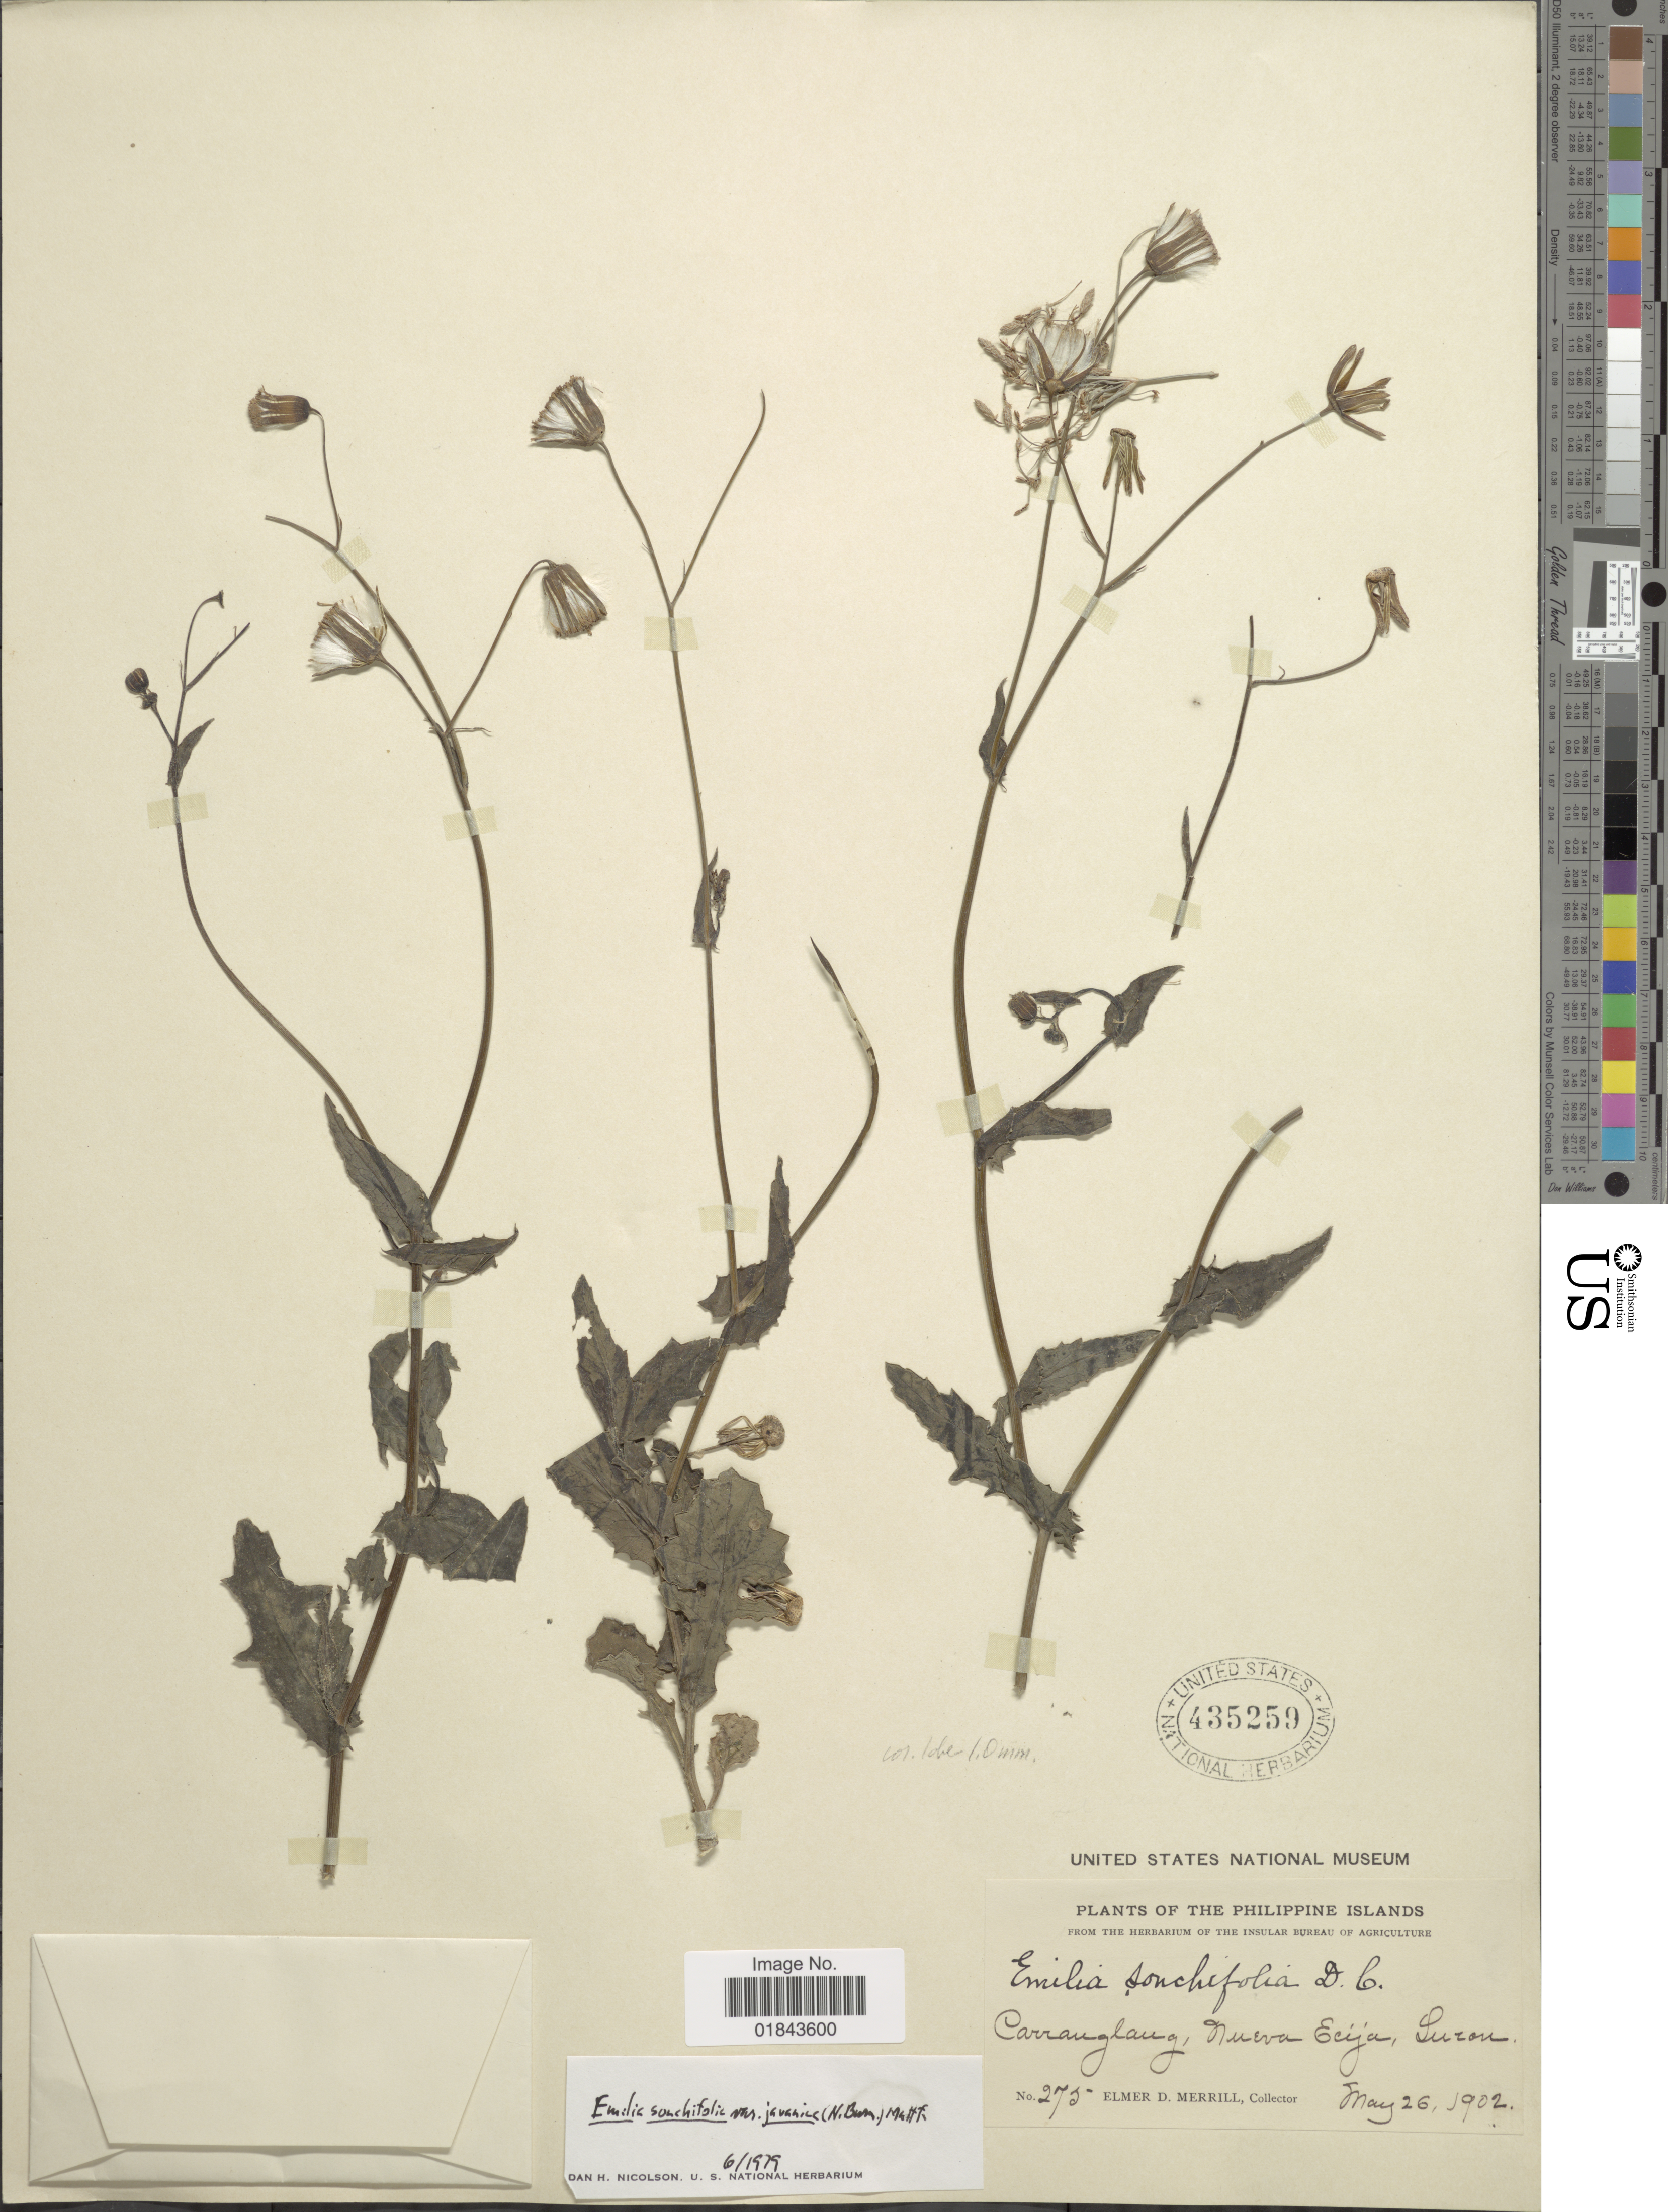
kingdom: Plantae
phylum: Tracheophyta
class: Magnoliopsida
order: Asterales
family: Asteraceae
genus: Emilia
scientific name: Emilia sonchifolia var. javanica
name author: (Burm. f.) Mattf.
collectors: E. D. Merrill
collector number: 275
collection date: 1902-05-26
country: Philippines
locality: Carranglang, Nueva Ecija, Luzon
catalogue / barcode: US 435259